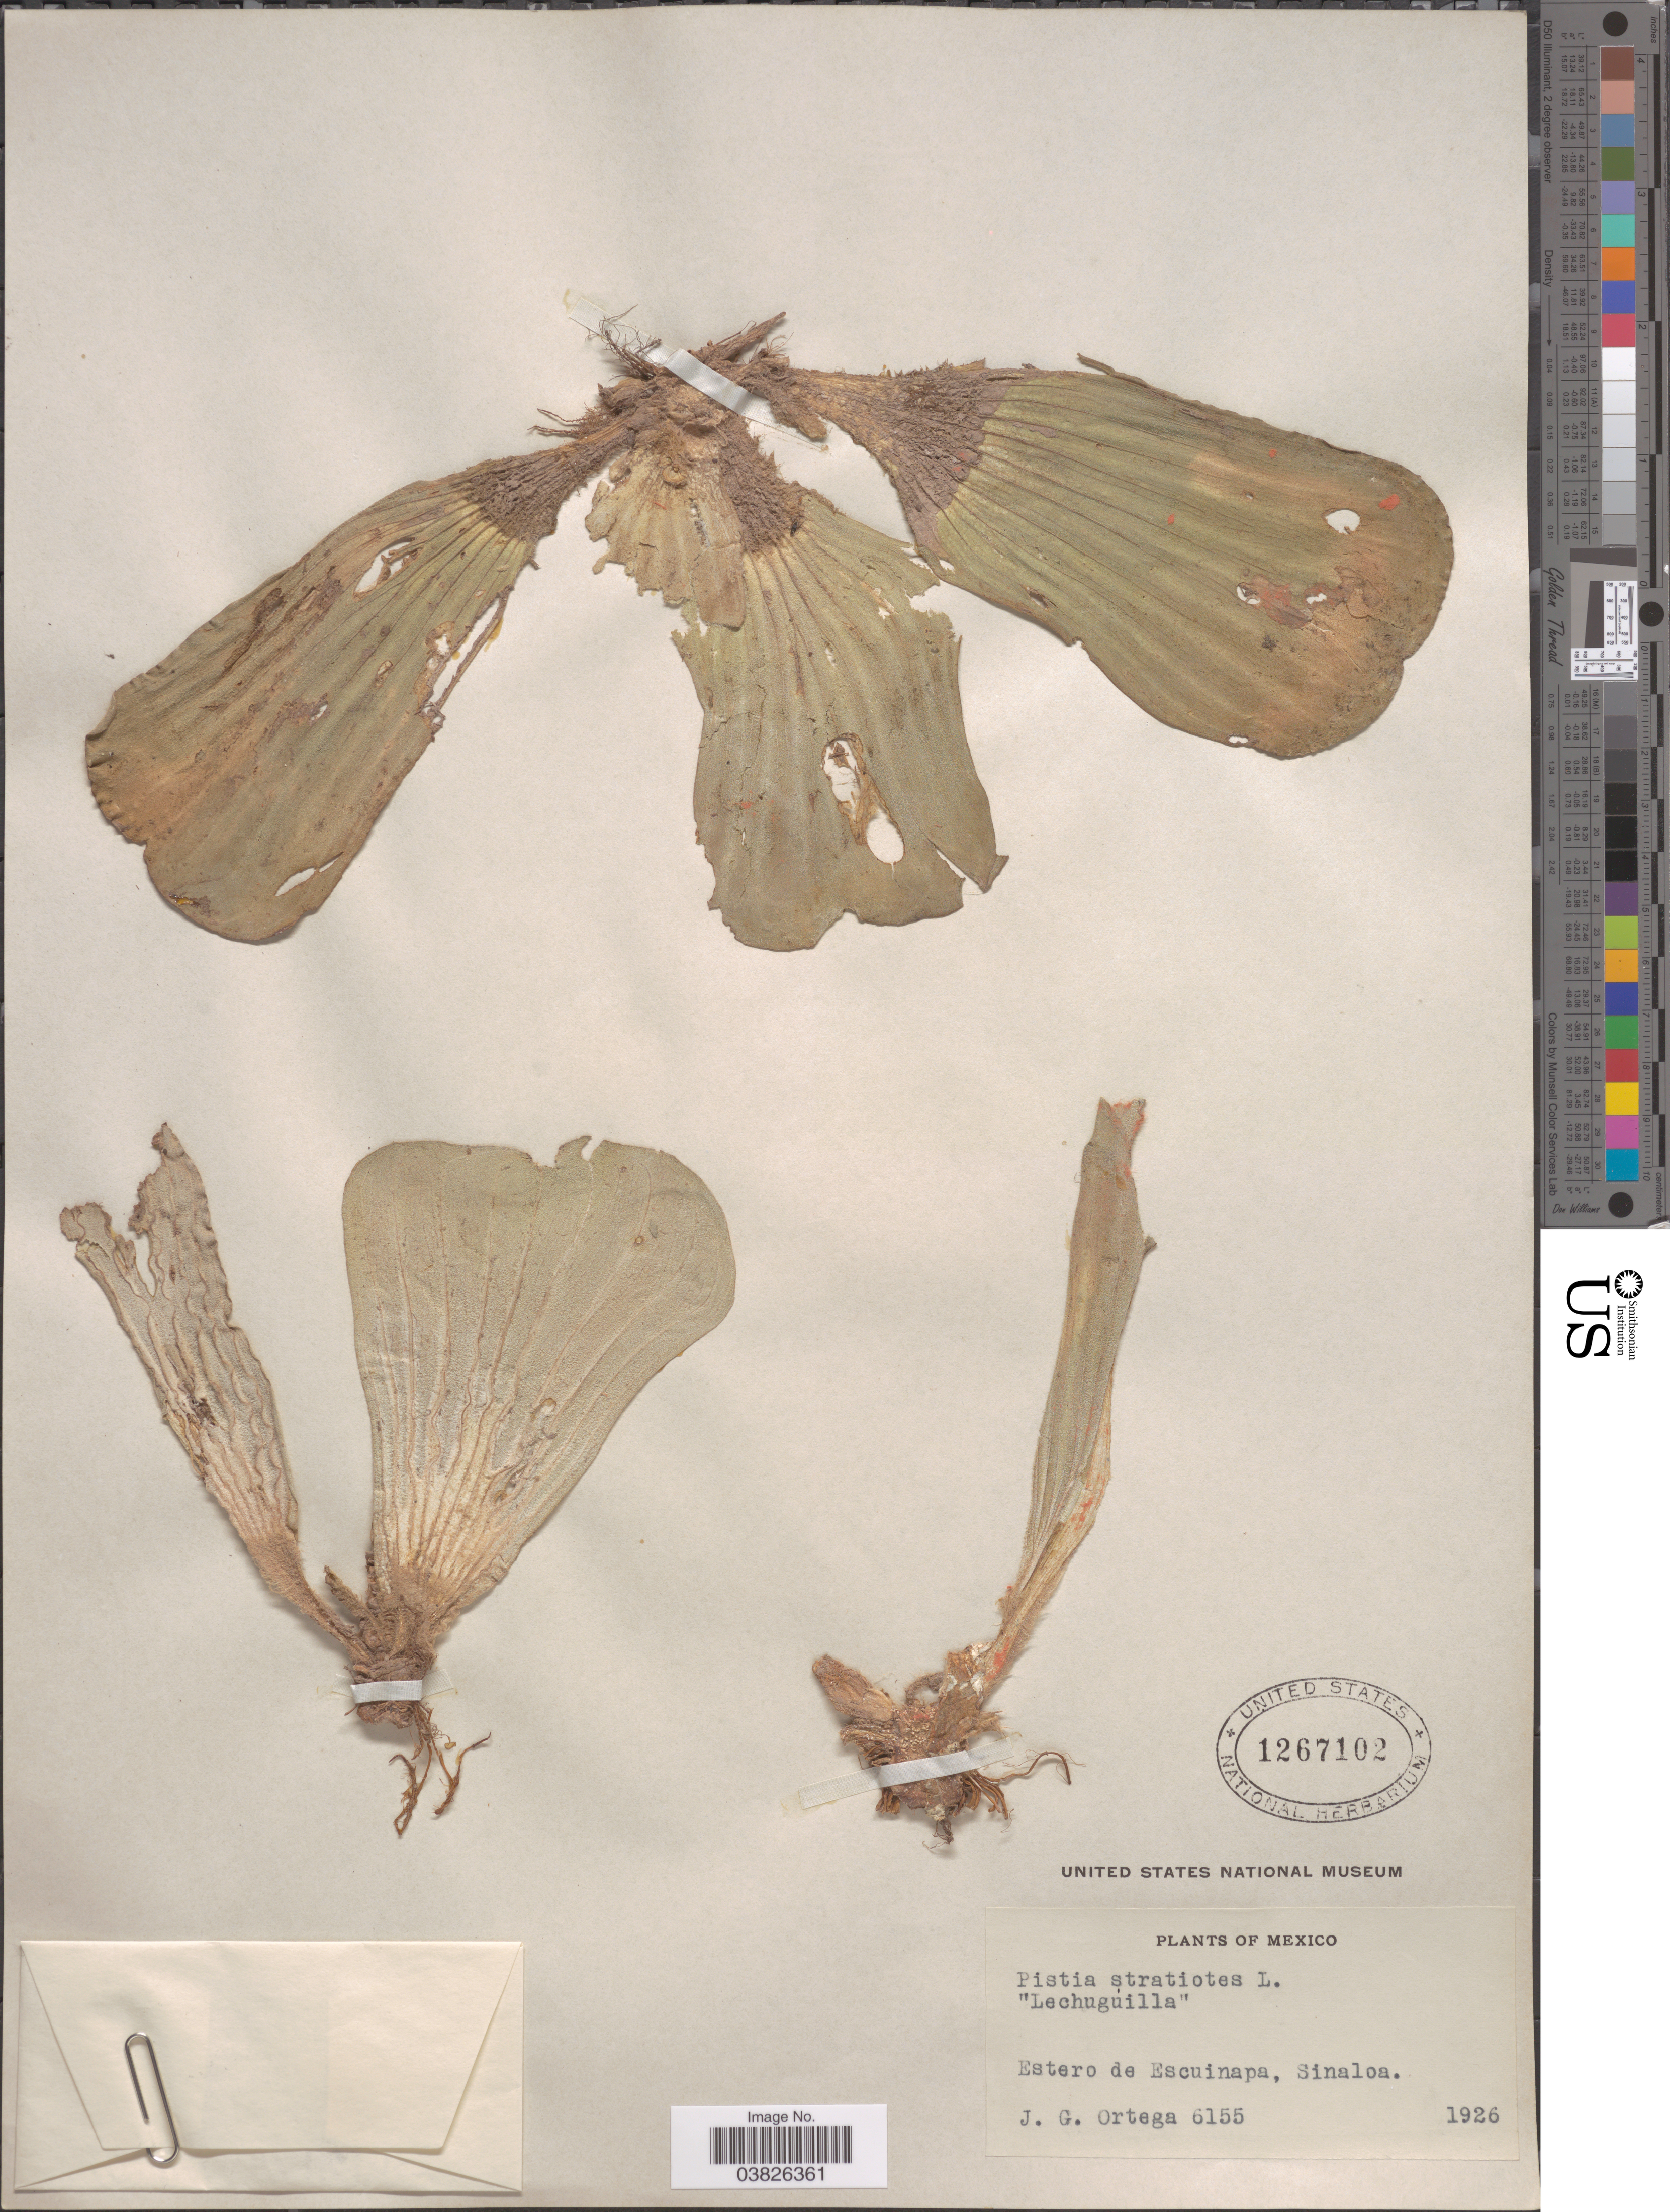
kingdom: Plantae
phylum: Tracheophyta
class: Liliopsida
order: Alismatales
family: Araceae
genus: Pistia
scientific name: Pistia stratiotes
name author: L.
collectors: J. Ortega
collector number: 6155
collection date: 1926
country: Mexico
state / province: Sinaloa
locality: Estero de Escuinapa.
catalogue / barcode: US 1267102